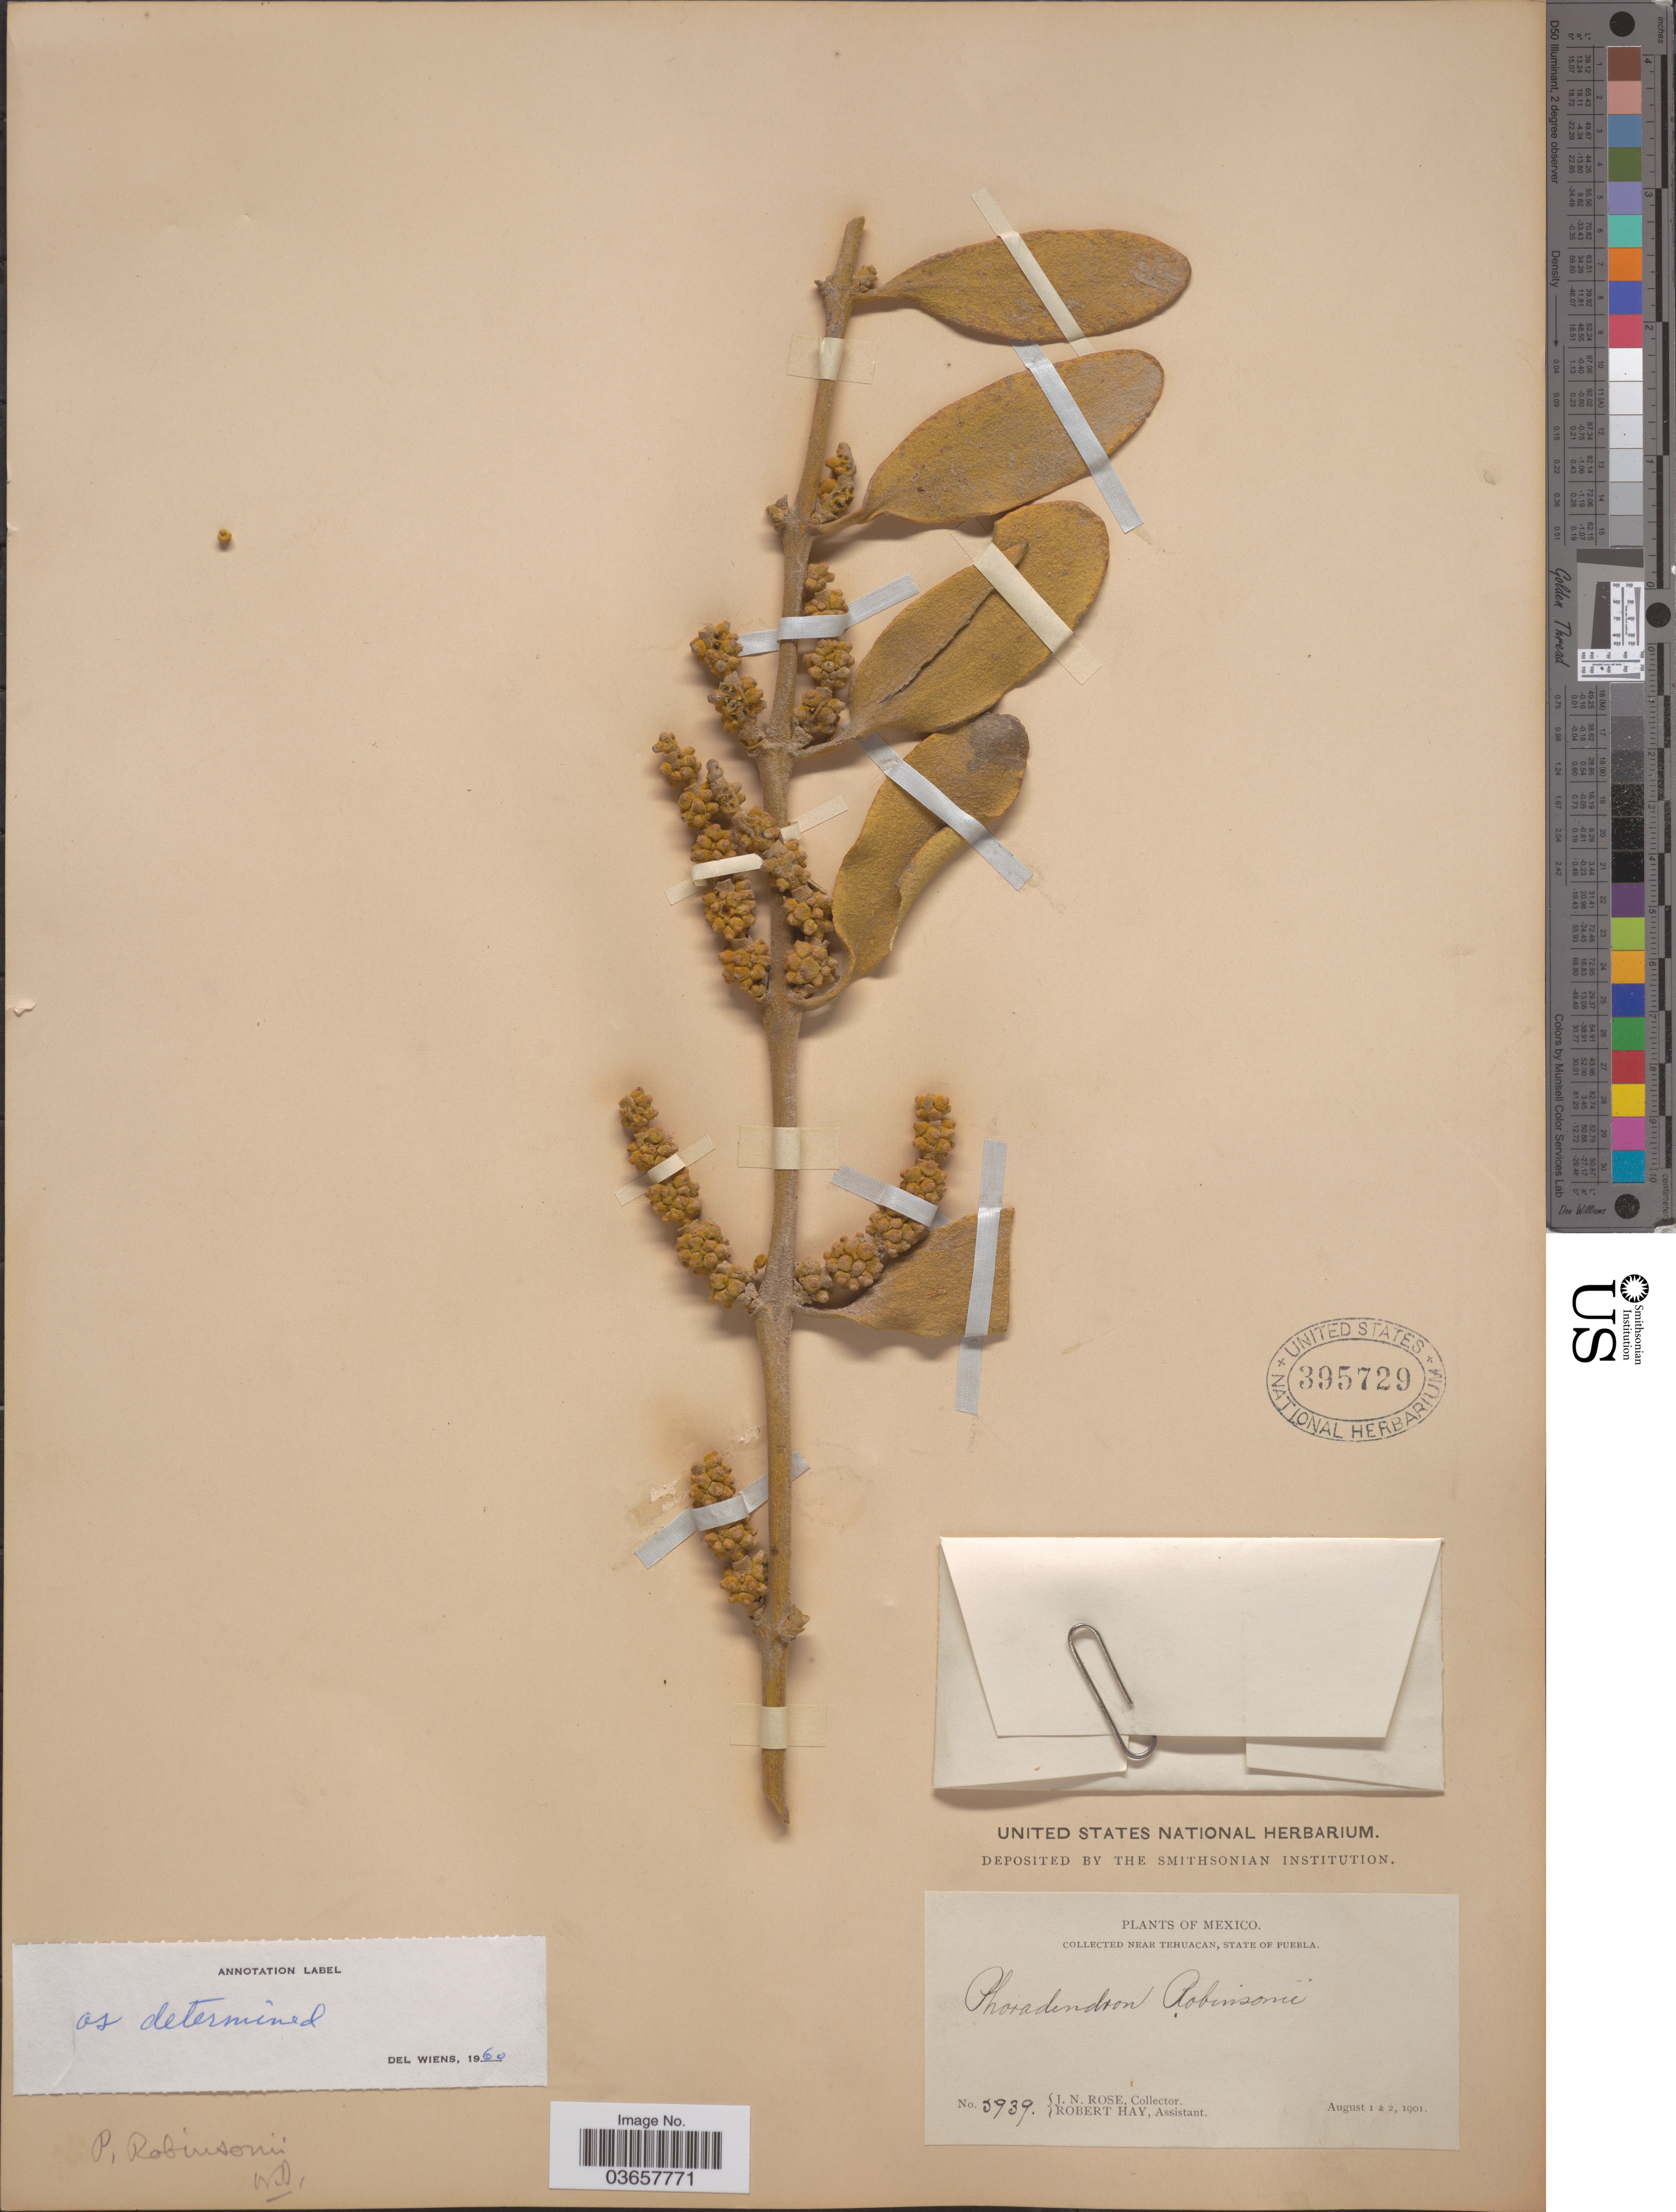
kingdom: Plantae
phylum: Tracheophyta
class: Magnoliopsida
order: Santalales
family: Viscaceae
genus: Phoradendron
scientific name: Phoradendron robinsonii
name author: Urb.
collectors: J. N. Rose & R. Hay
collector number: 5939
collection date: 1901-08-01/1901-08-02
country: Mexico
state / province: Puebla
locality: Near Tehuacan.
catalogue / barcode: US 395729